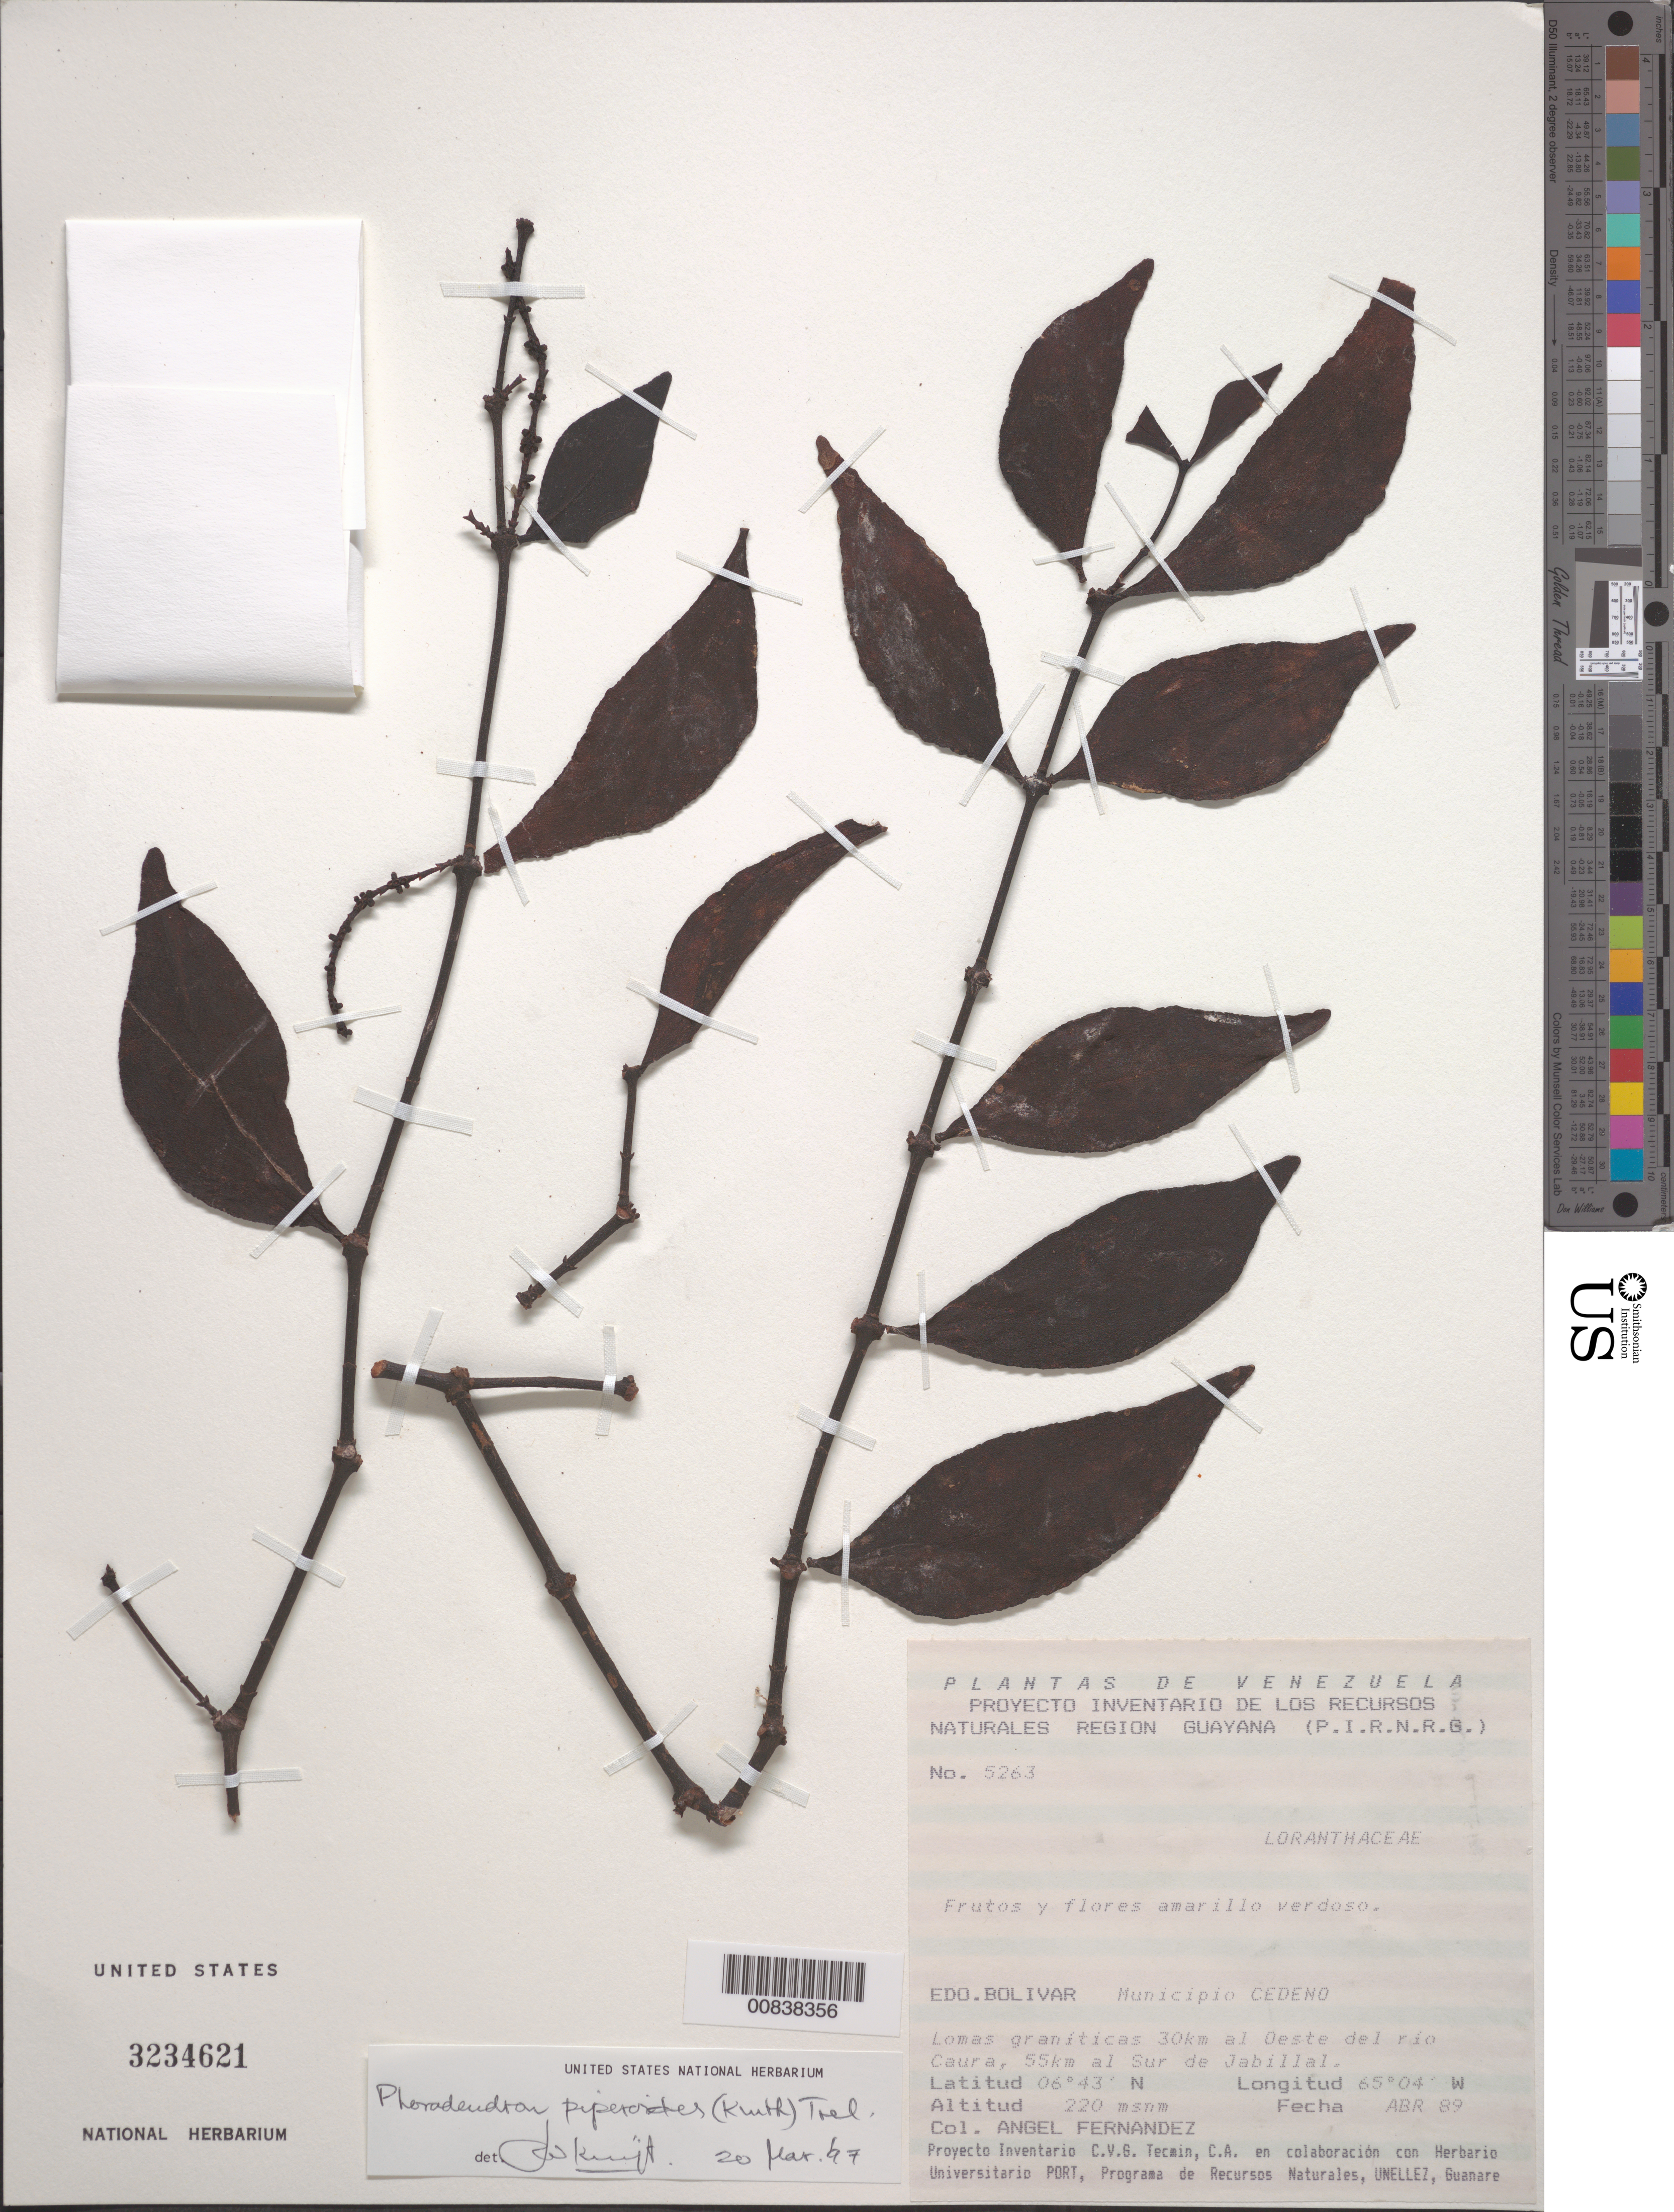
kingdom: Plantae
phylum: Tracheophyta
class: Magnoliopsida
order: Santalales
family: Viscaceae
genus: Phoradendron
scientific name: Phoradendron piperoides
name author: (Kunth) Trel.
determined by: Kuijt, Job, (CANADA)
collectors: A. Fernández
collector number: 5263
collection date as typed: Apr-89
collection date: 1989-04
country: Venezuela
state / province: Bolívar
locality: Mun. Cedeño, 30 km al Oeste del Río Caura, 55 km al Sur de Jabillal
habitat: Granitic hills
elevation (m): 220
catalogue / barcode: US 3234621